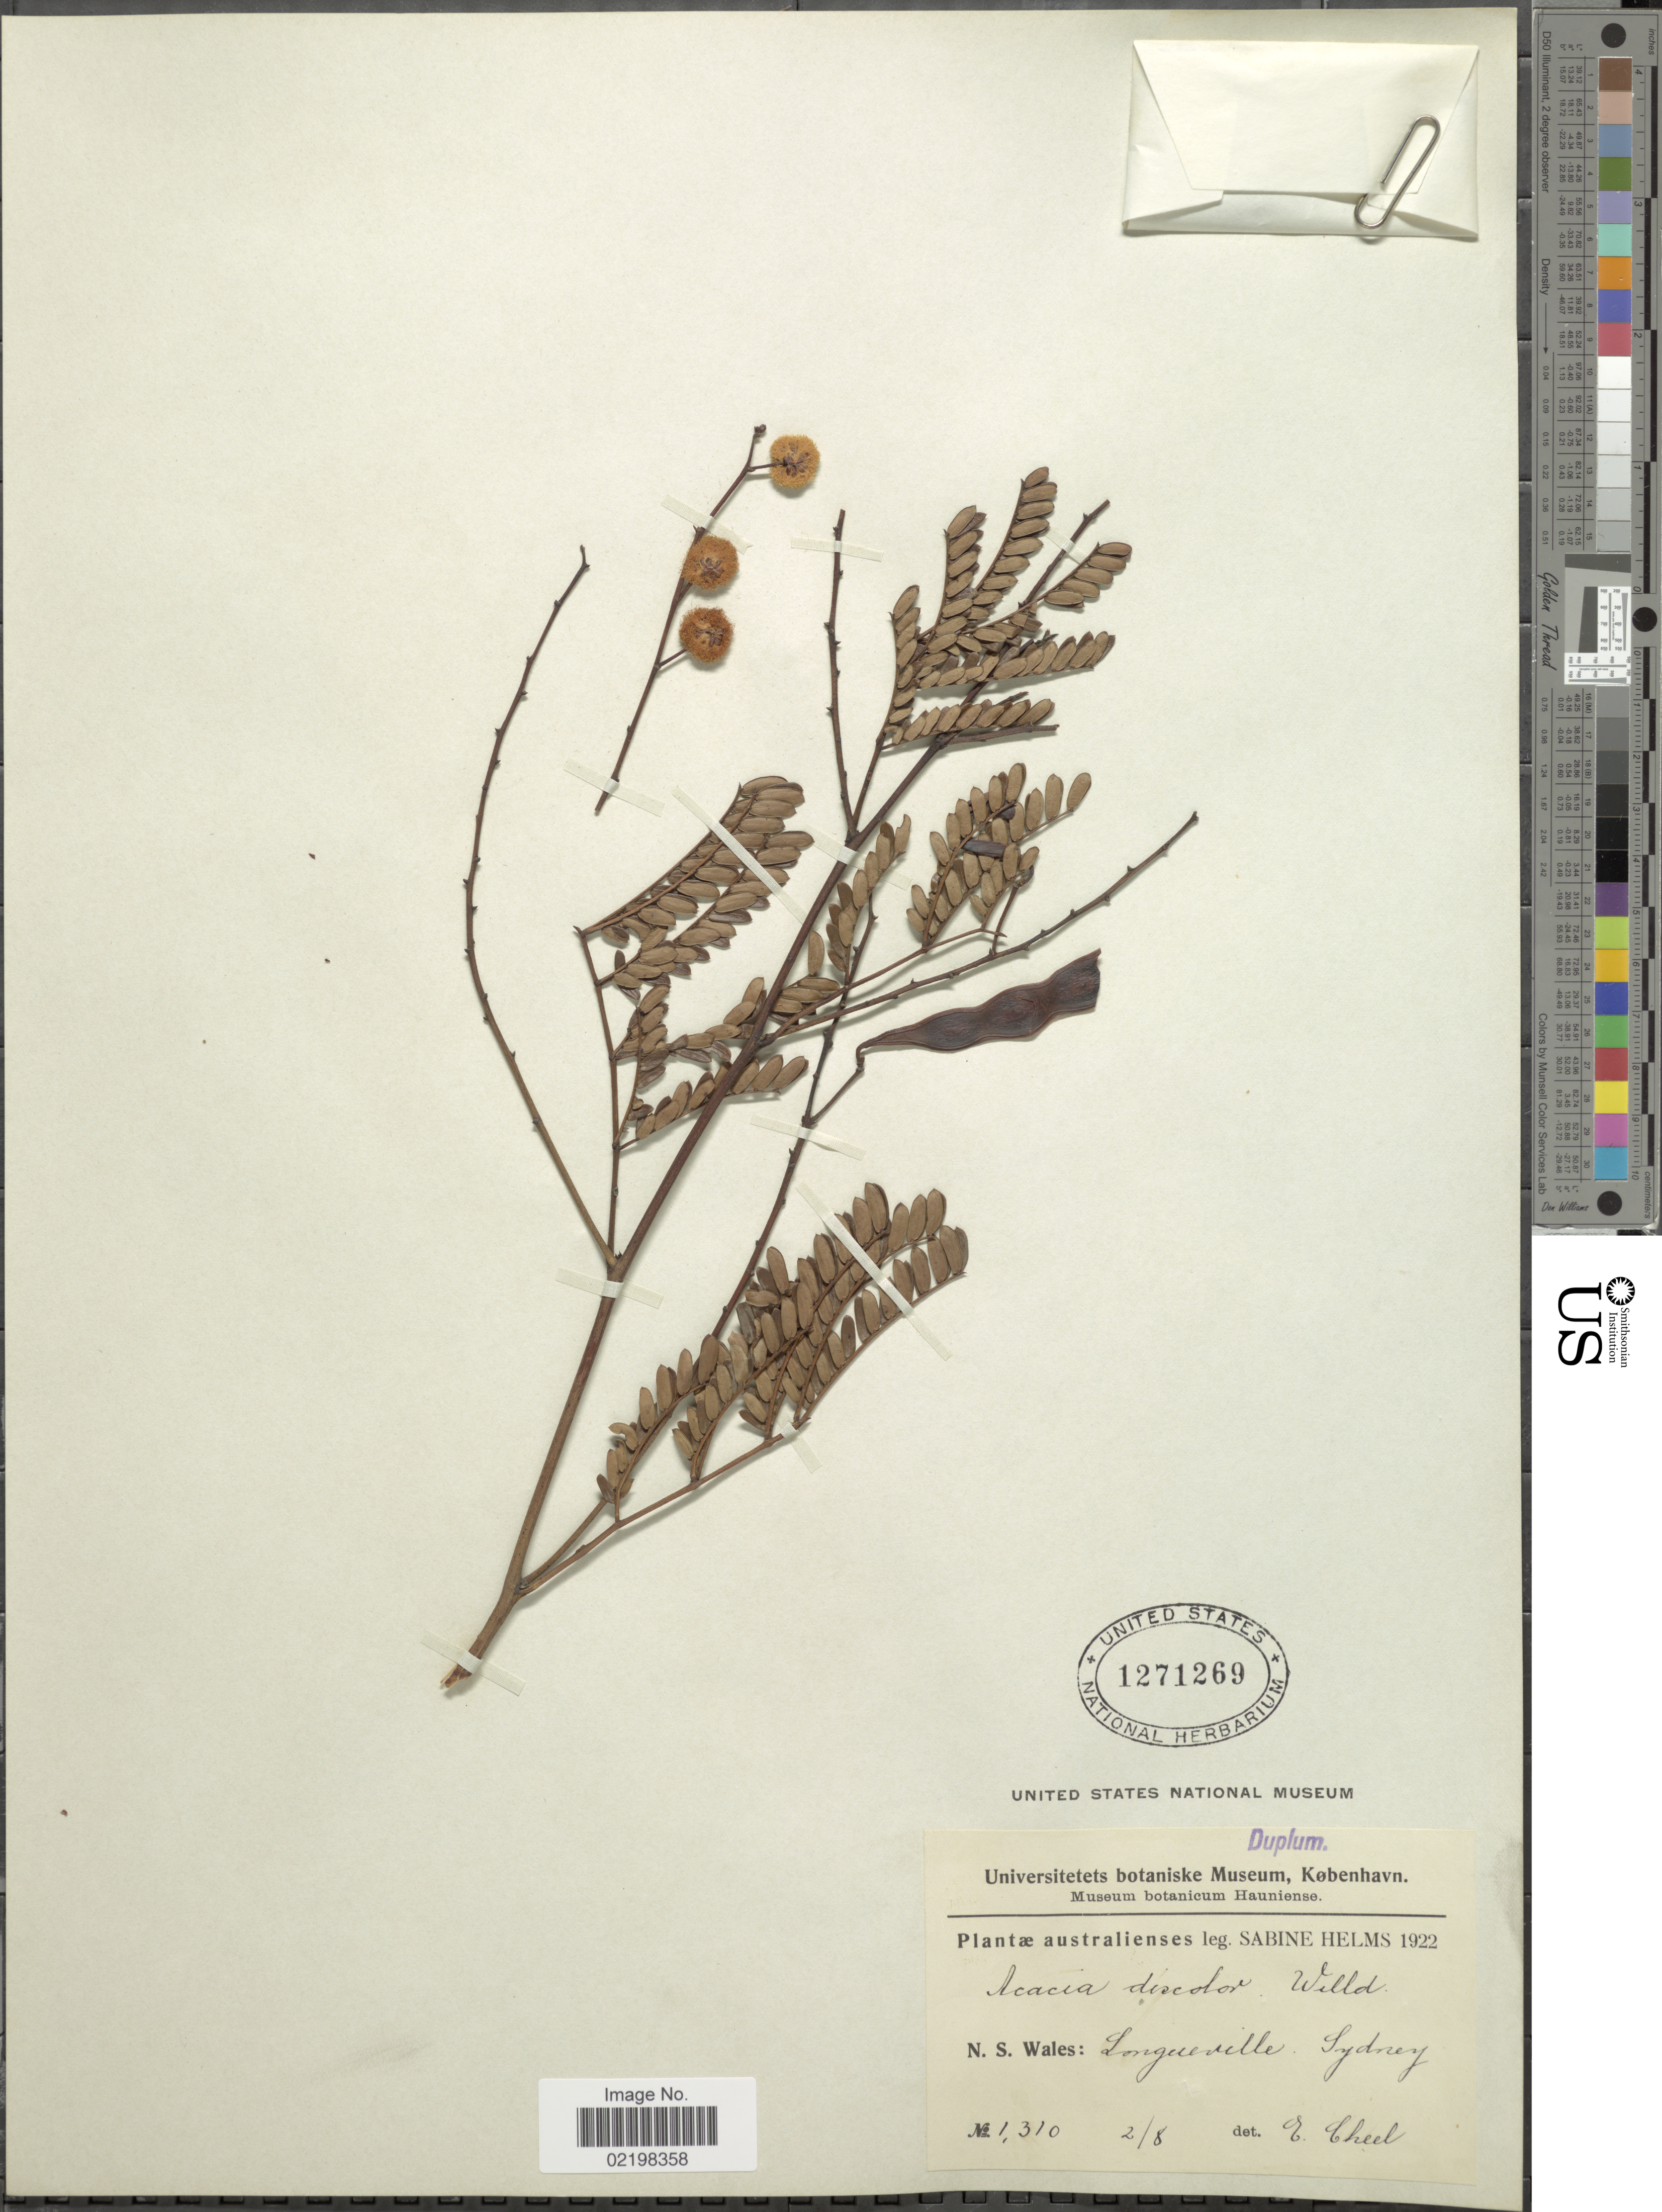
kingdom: Plantae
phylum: Tracheophyta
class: Magnoliopsida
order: Fabales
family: Fabaceae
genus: Acacia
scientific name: Acacia discolor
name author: Willd.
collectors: S. Helms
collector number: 1310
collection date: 1922-08-02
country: Australia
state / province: New South Wales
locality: Longueville Sydney.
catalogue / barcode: US 1271269